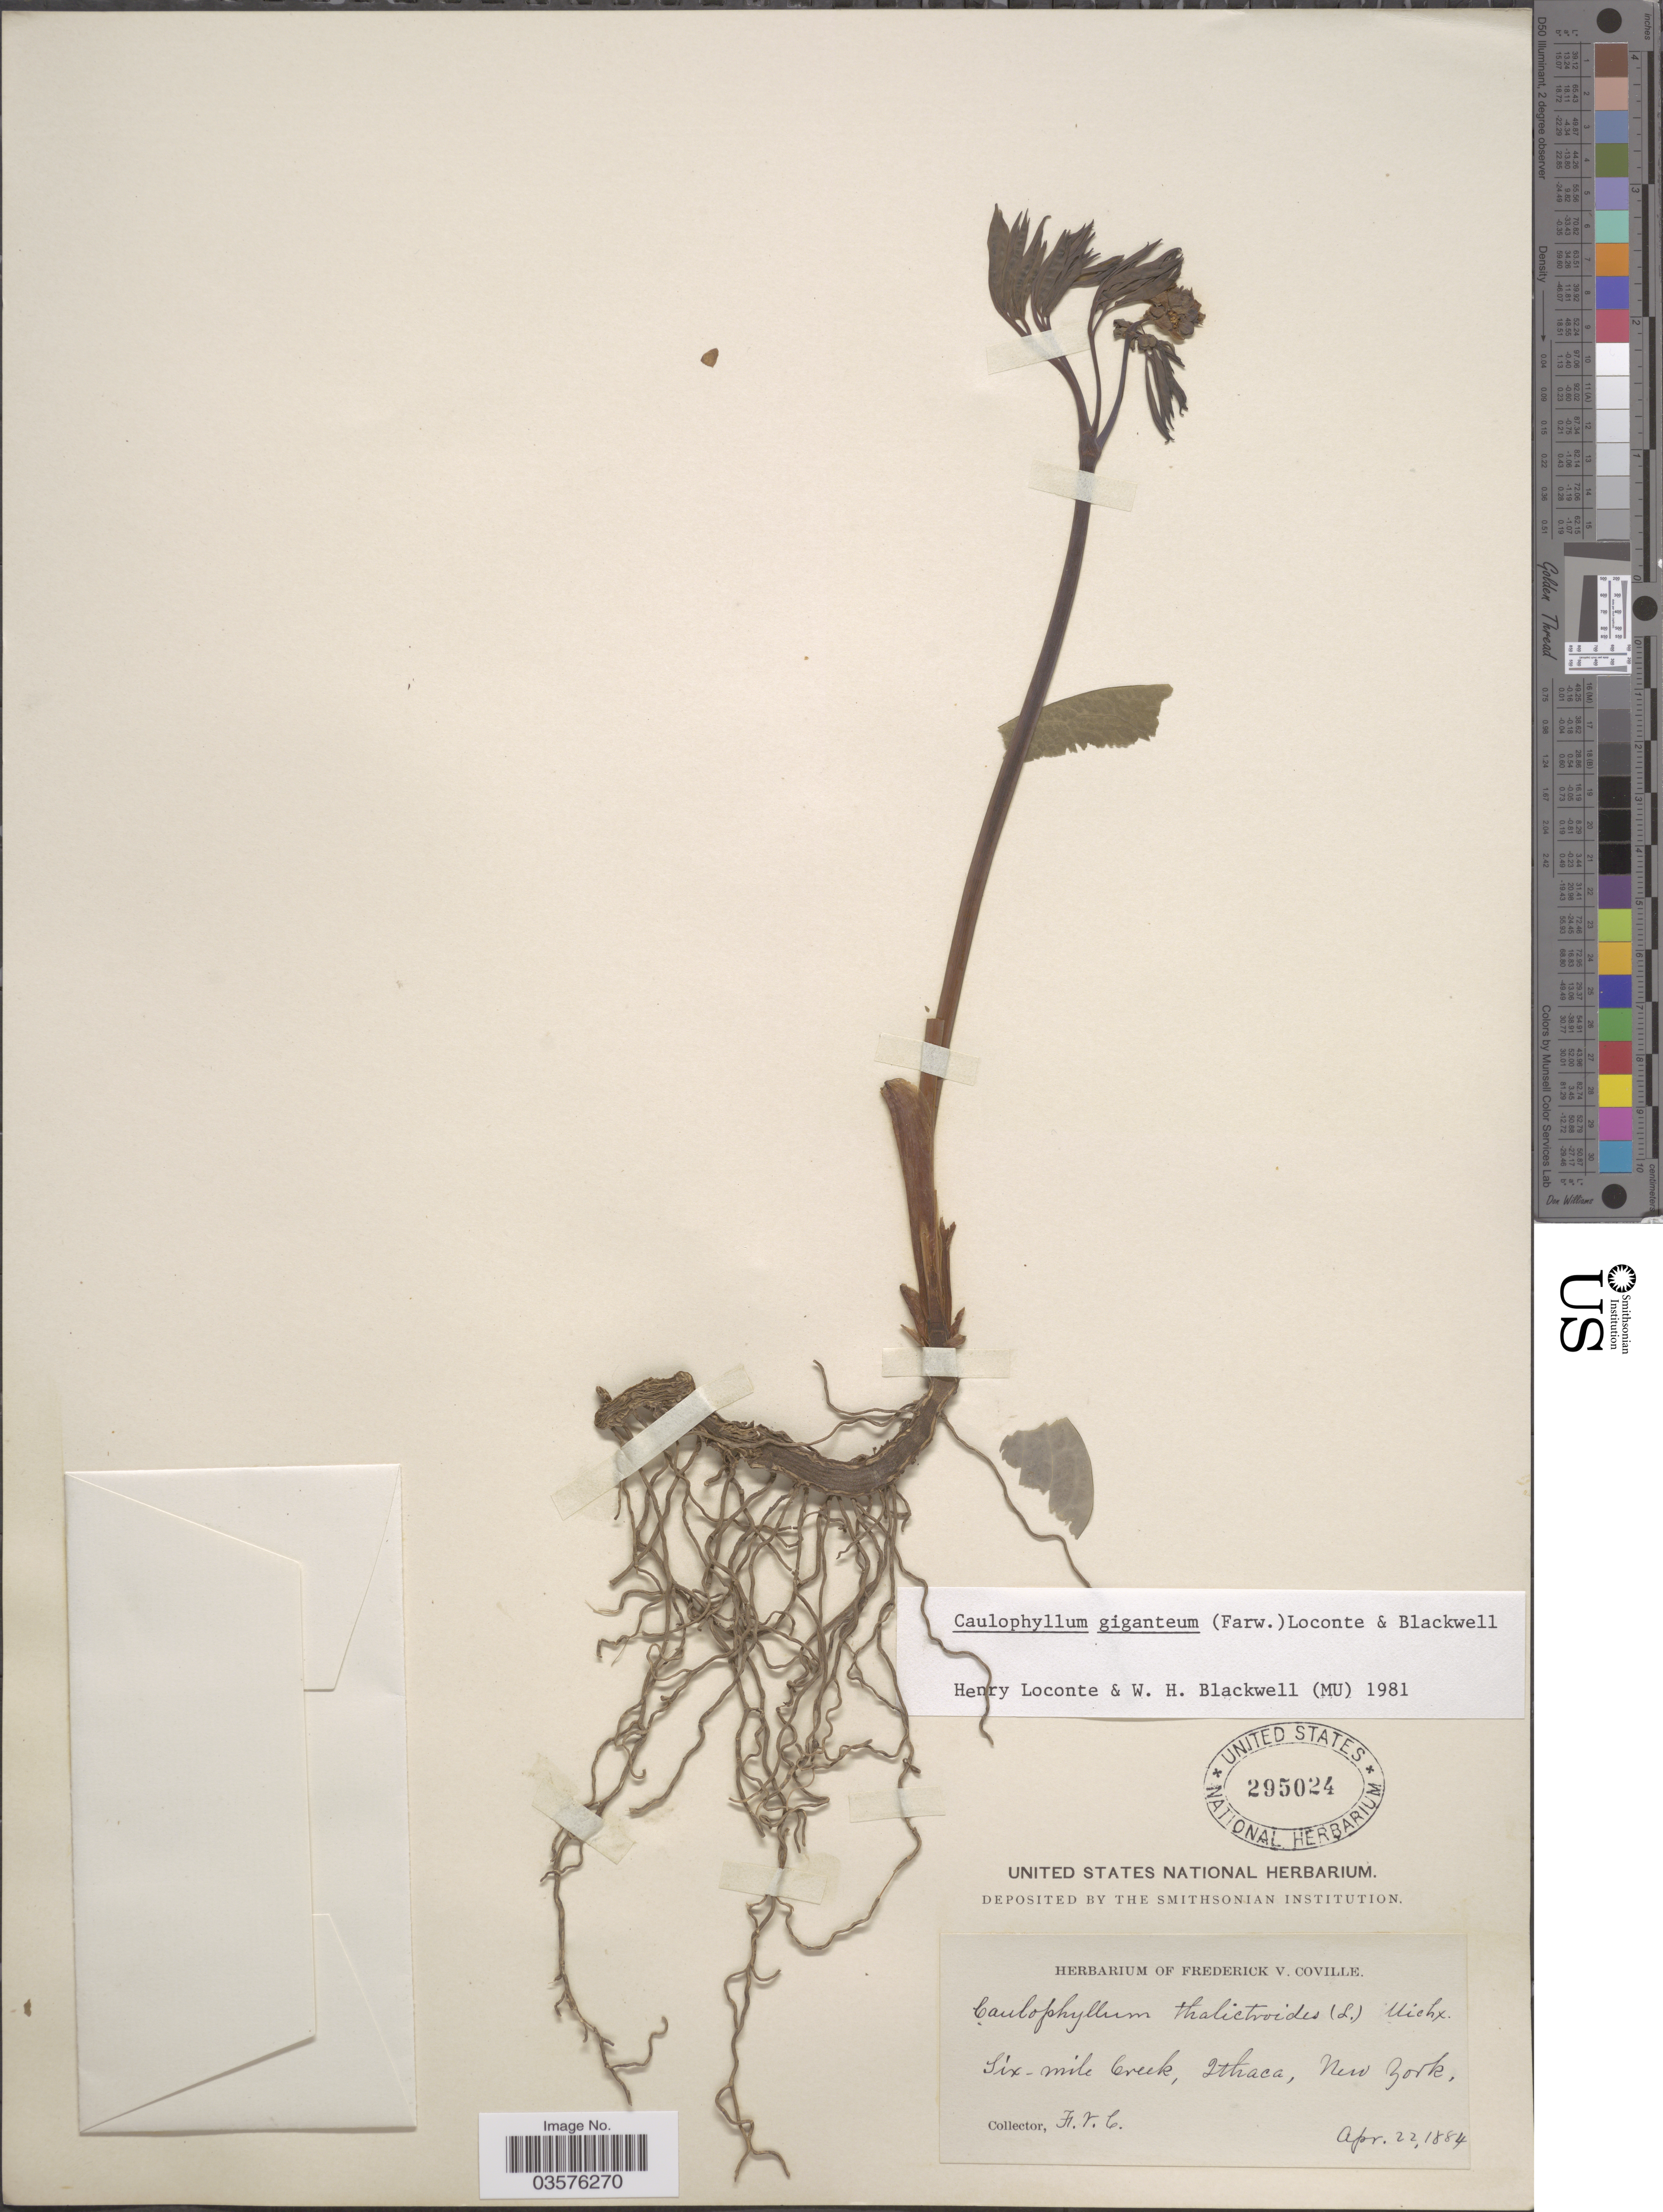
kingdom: Plantae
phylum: Tracheophyta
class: Magnoliopsida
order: Ranunculales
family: Berberidaceae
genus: Caulophyllum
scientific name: Caulophyllum giganteum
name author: (Farw.) Loconte & W.H. Blackw.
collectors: F. V. Coville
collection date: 1884-04-22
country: United States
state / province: New York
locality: Six-mile Creek, Ithaca.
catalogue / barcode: US 295024